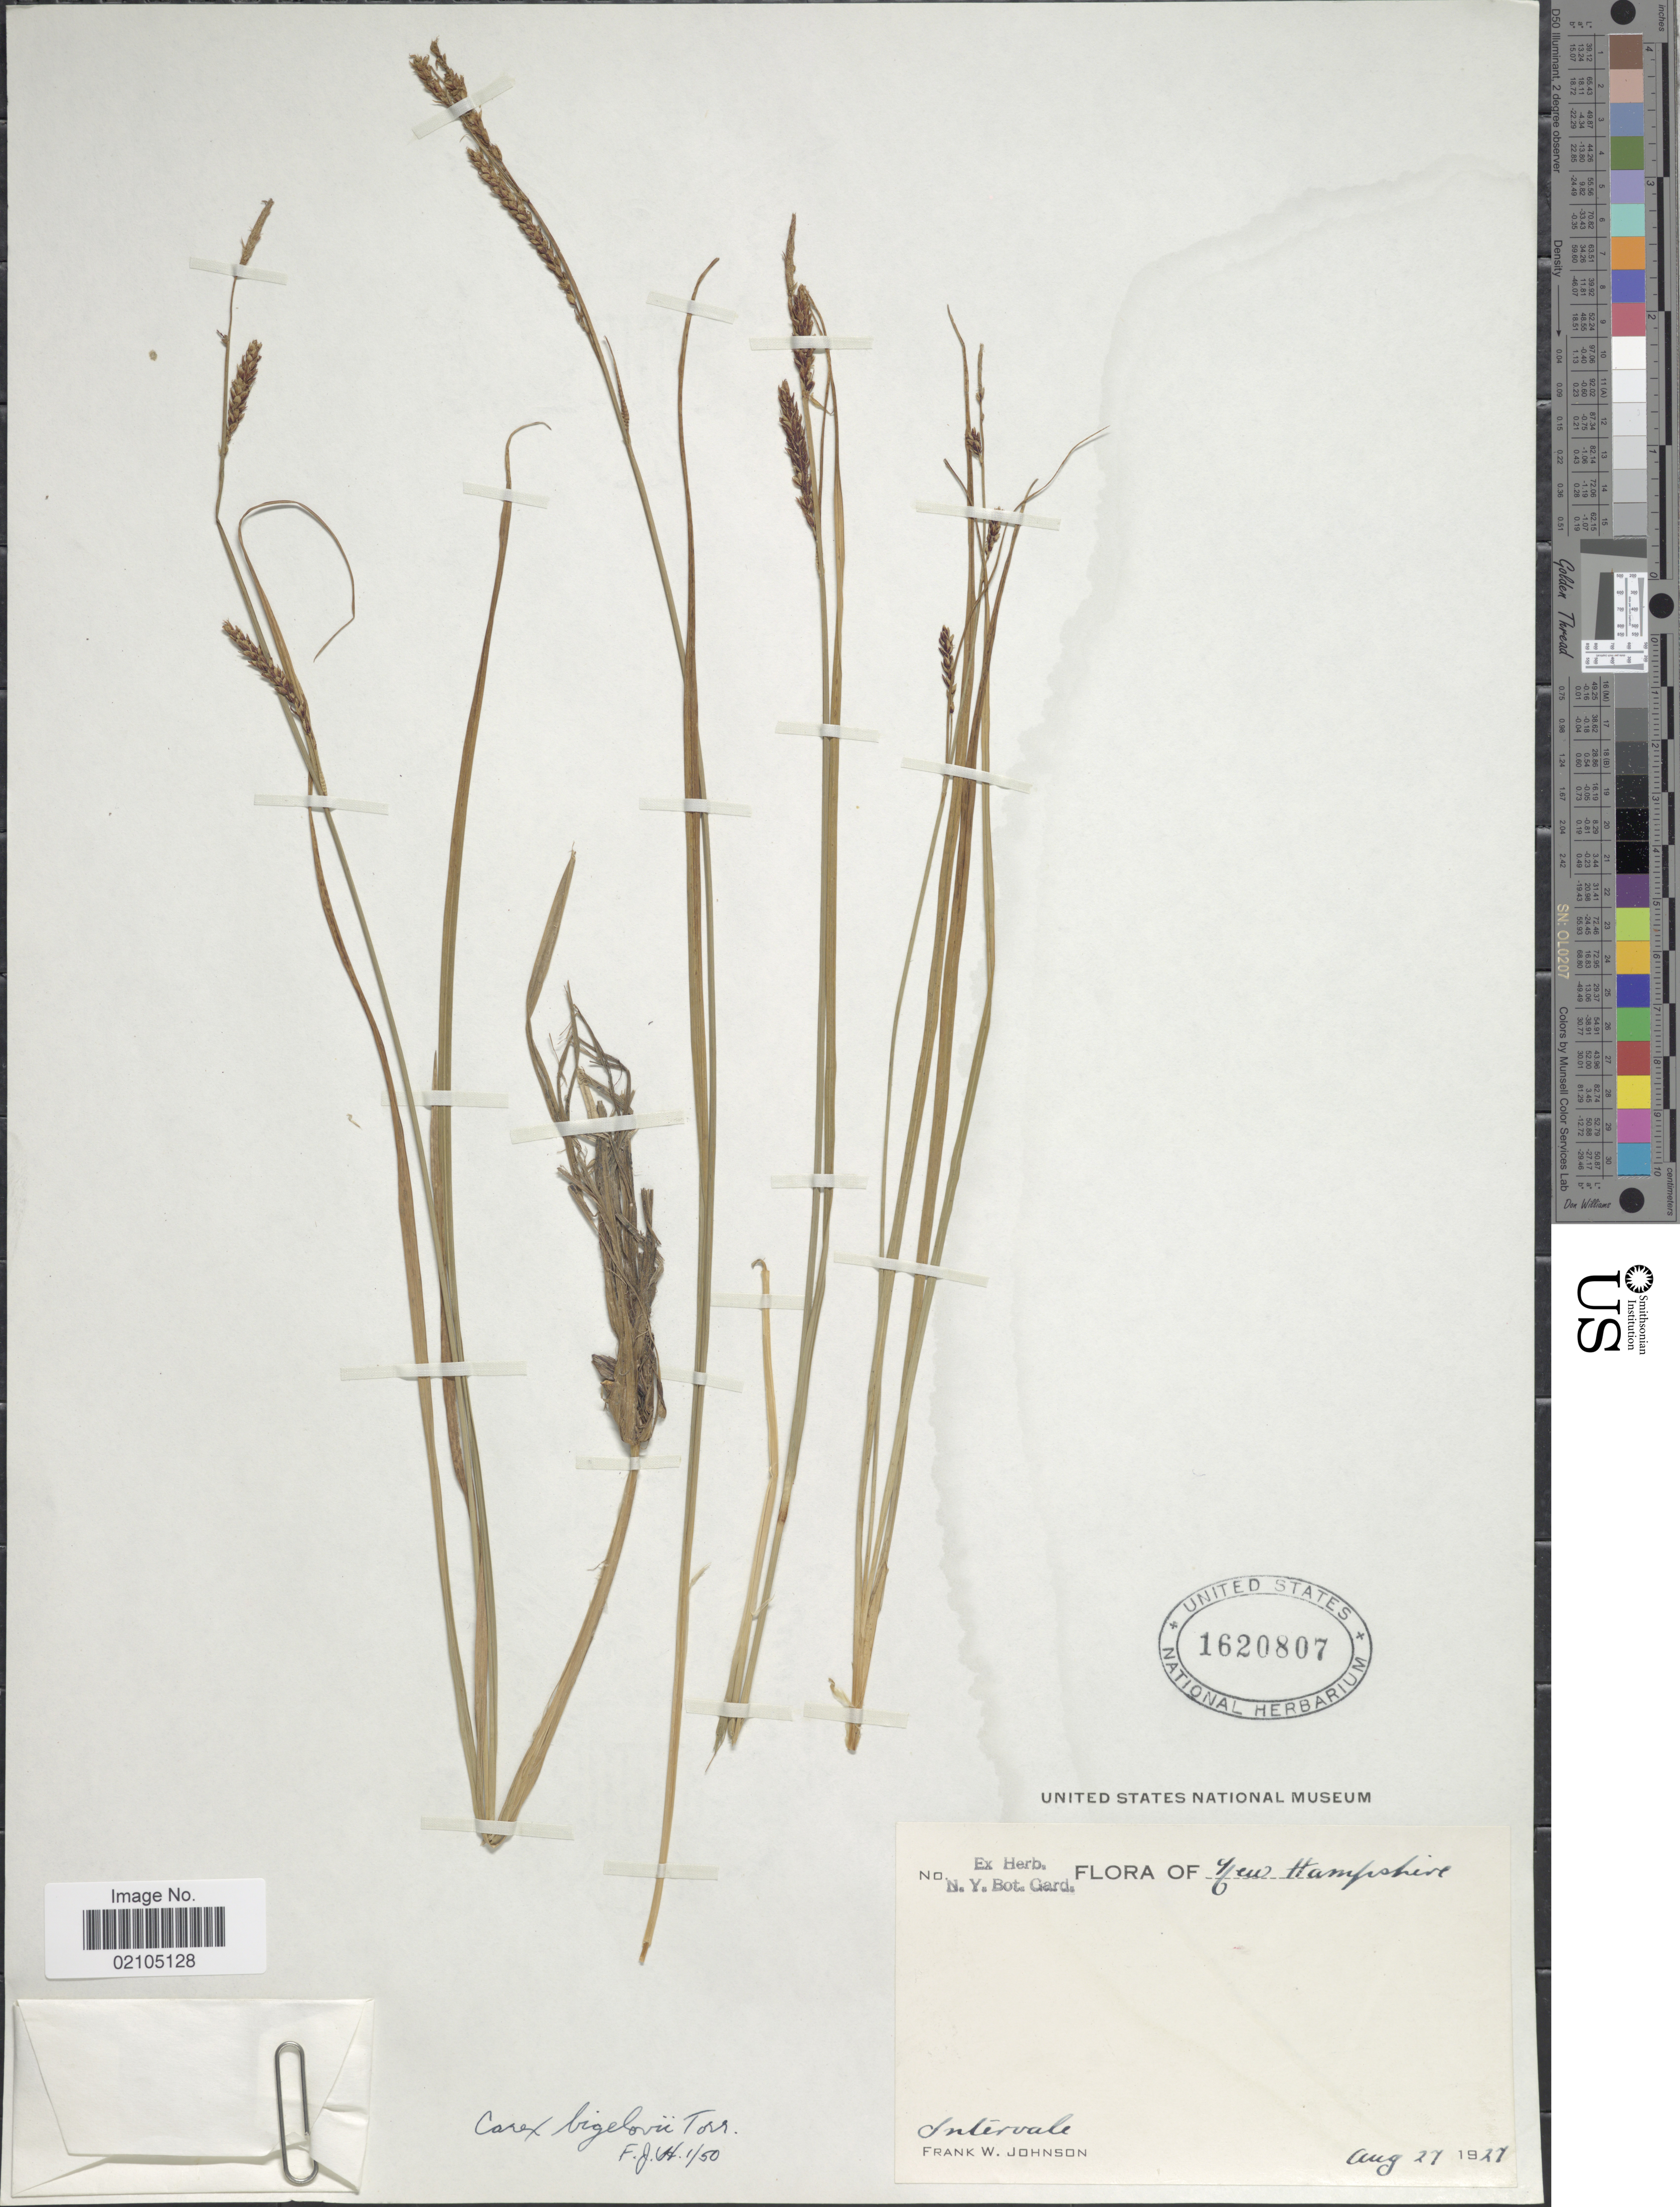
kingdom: Plantae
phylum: Tracheophyta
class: Liliopsida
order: Poales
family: Cyperaceae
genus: Carex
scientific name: Carex bigelowii subsp. bigelowii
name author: Torr. ex Schwein.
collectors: F. W. Johnson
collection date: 1927-08-27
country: United States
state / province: New Hampshire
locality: Intervale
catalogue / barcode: US 1620807